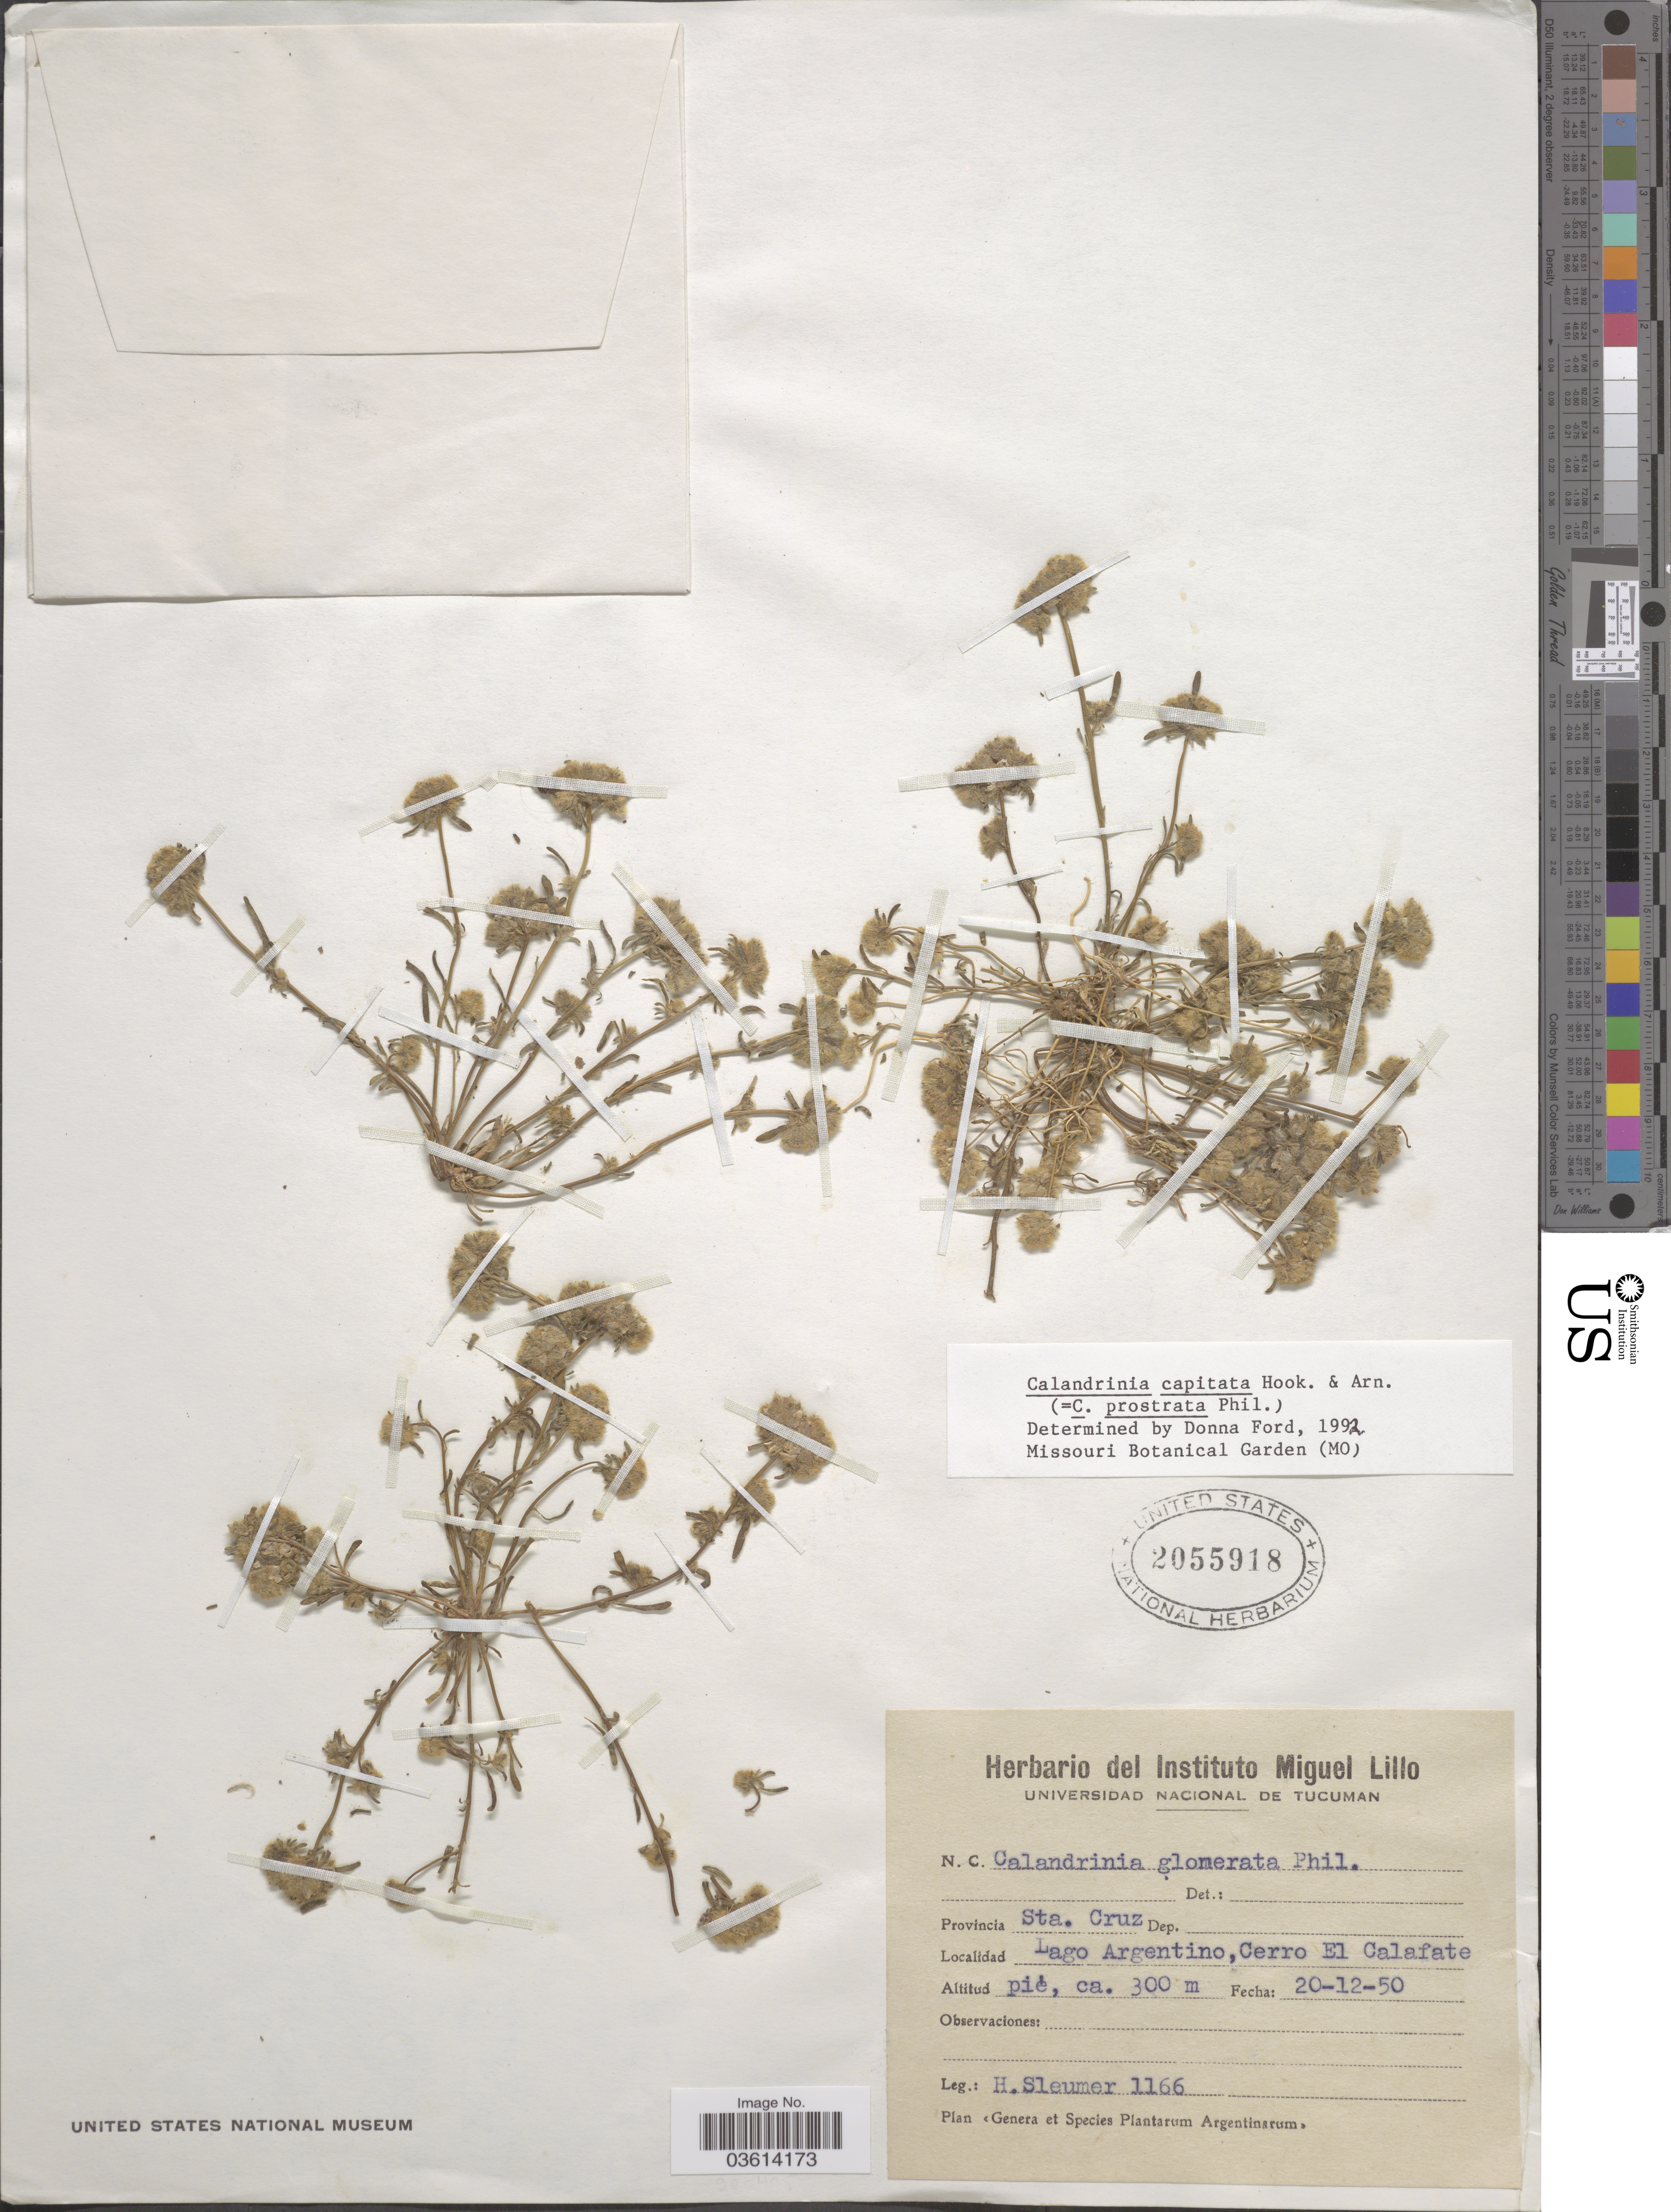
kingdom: Plantae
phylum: Tracheophyta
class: Magnoliopsida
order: Caryophyllales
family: Montiaceae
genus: Montiopsis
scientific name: Montiopsis capitata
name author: (Hook. & Arn.) D.I. Ford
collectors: H. O. Sleumer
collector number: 1166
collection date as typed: Transcribed d/m/y: 20/12/50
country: Argentina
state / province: Santa Cruz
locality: Provincia Sta. Cruz. Lago Argentino, Cerro El Calafate.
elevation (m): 300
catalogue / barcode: US 2055918